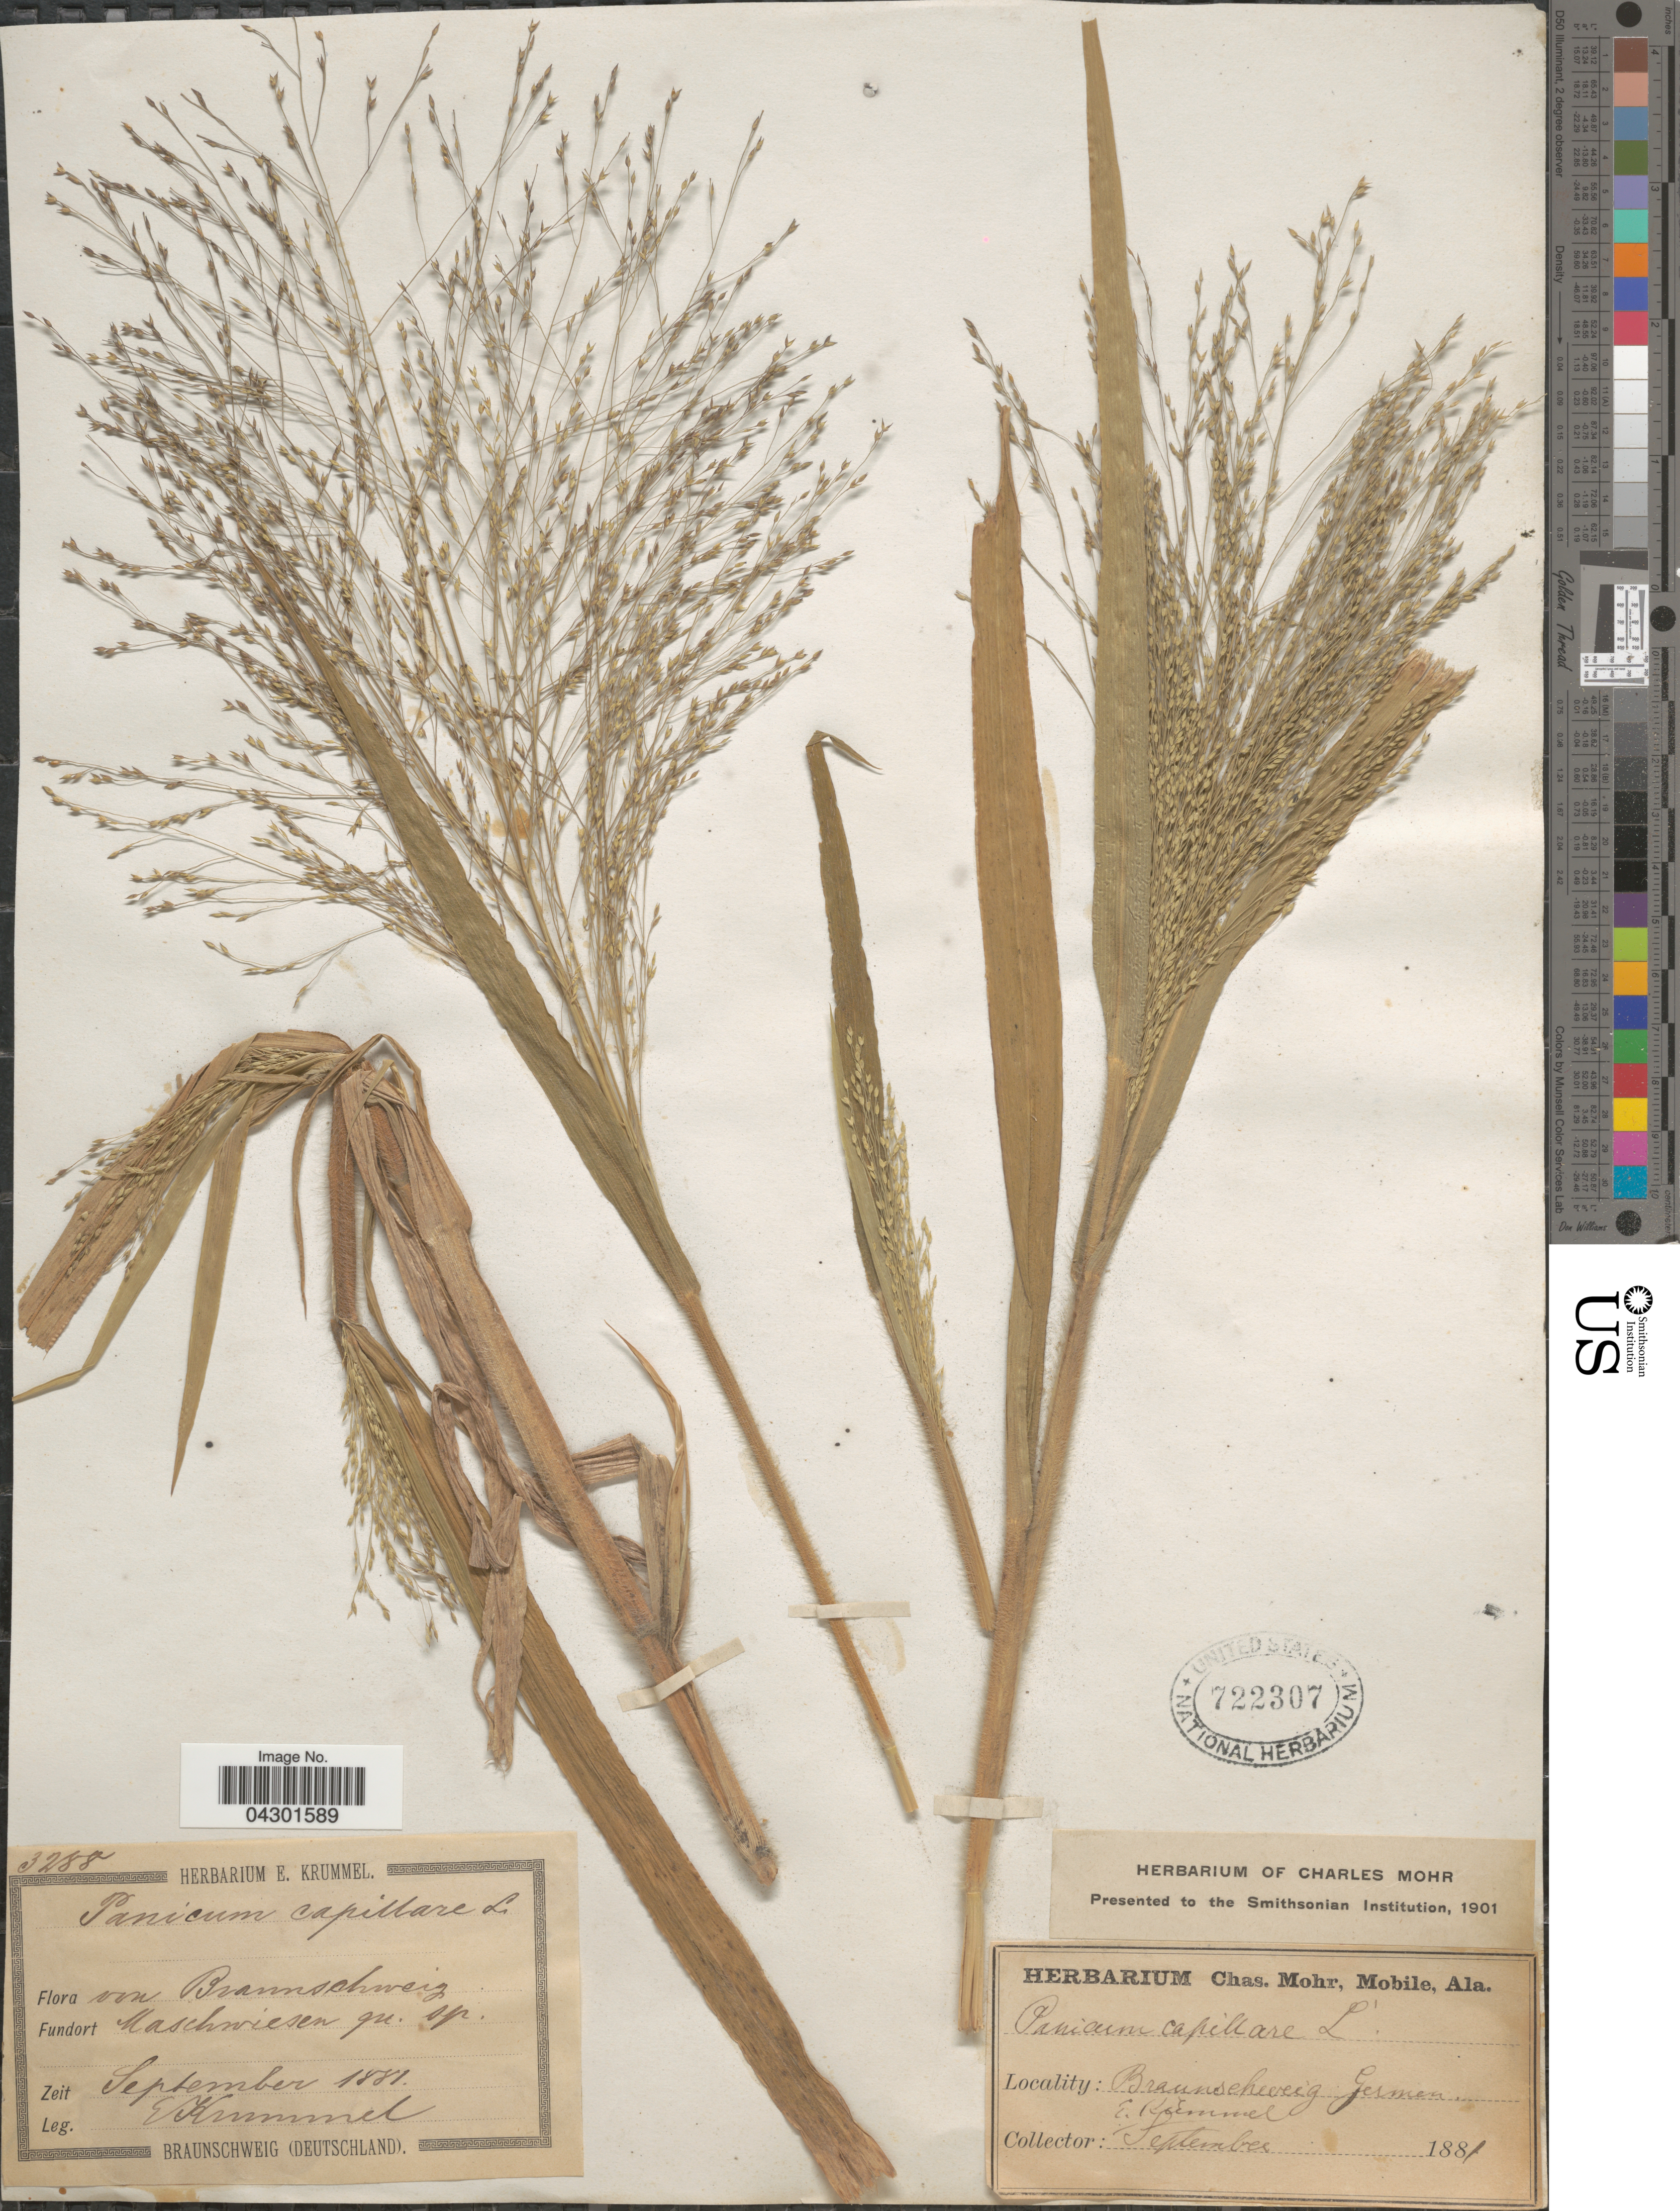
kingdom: Plantae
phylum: Tracheophyta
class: Liliopsida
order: Poales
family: Poaceae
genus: Panicum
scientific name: Panicum capillare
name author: L.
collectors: E. Krummel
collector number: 3288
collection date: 1881-09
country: Germany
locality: Von Braunschweig (Deutschland).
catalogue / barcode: US 722307